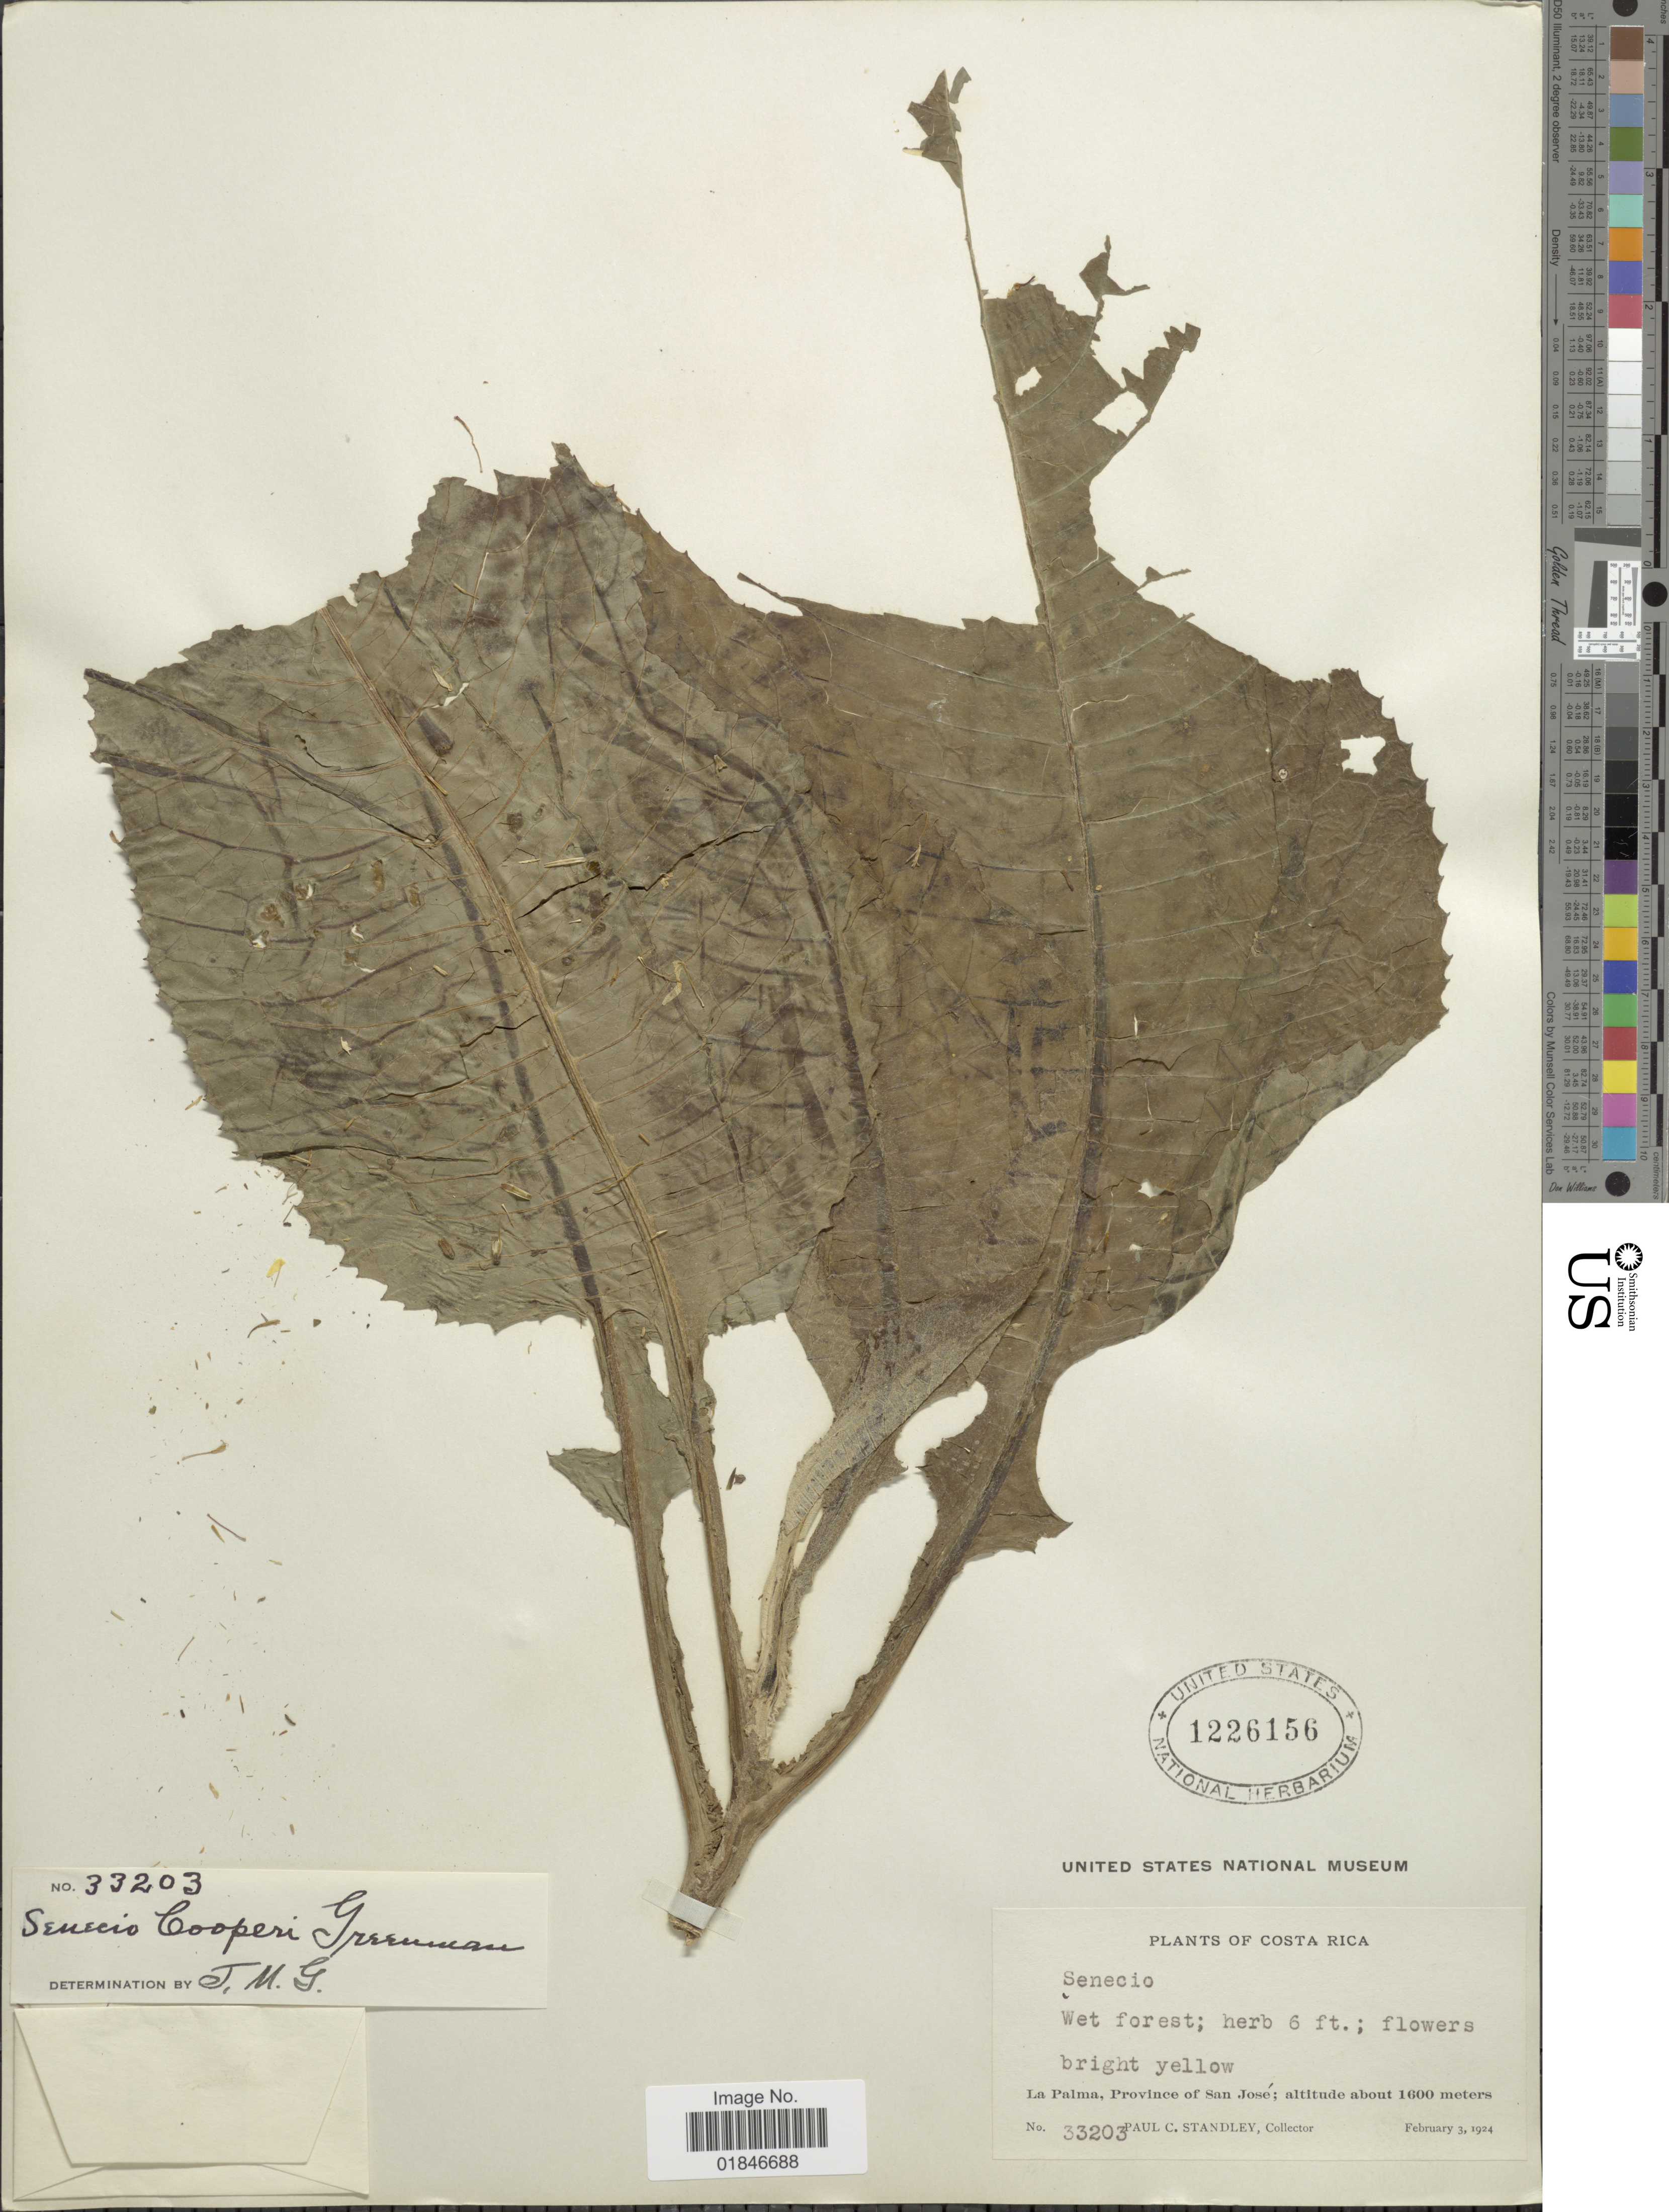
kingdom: Plantae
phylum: Tracheophyta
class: Magnoliopsida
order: Asterales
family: Asteraceae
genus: Jessea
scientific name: Jessea cooperi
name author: (Greenm.) H. Rob. & Cuatrec.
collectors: P. C. Standley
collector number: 33203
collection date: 1924-02-03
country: Costa Rica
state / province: San José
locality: La Palma, Province of San Jose.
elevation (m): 1600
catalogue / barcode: US 1226156